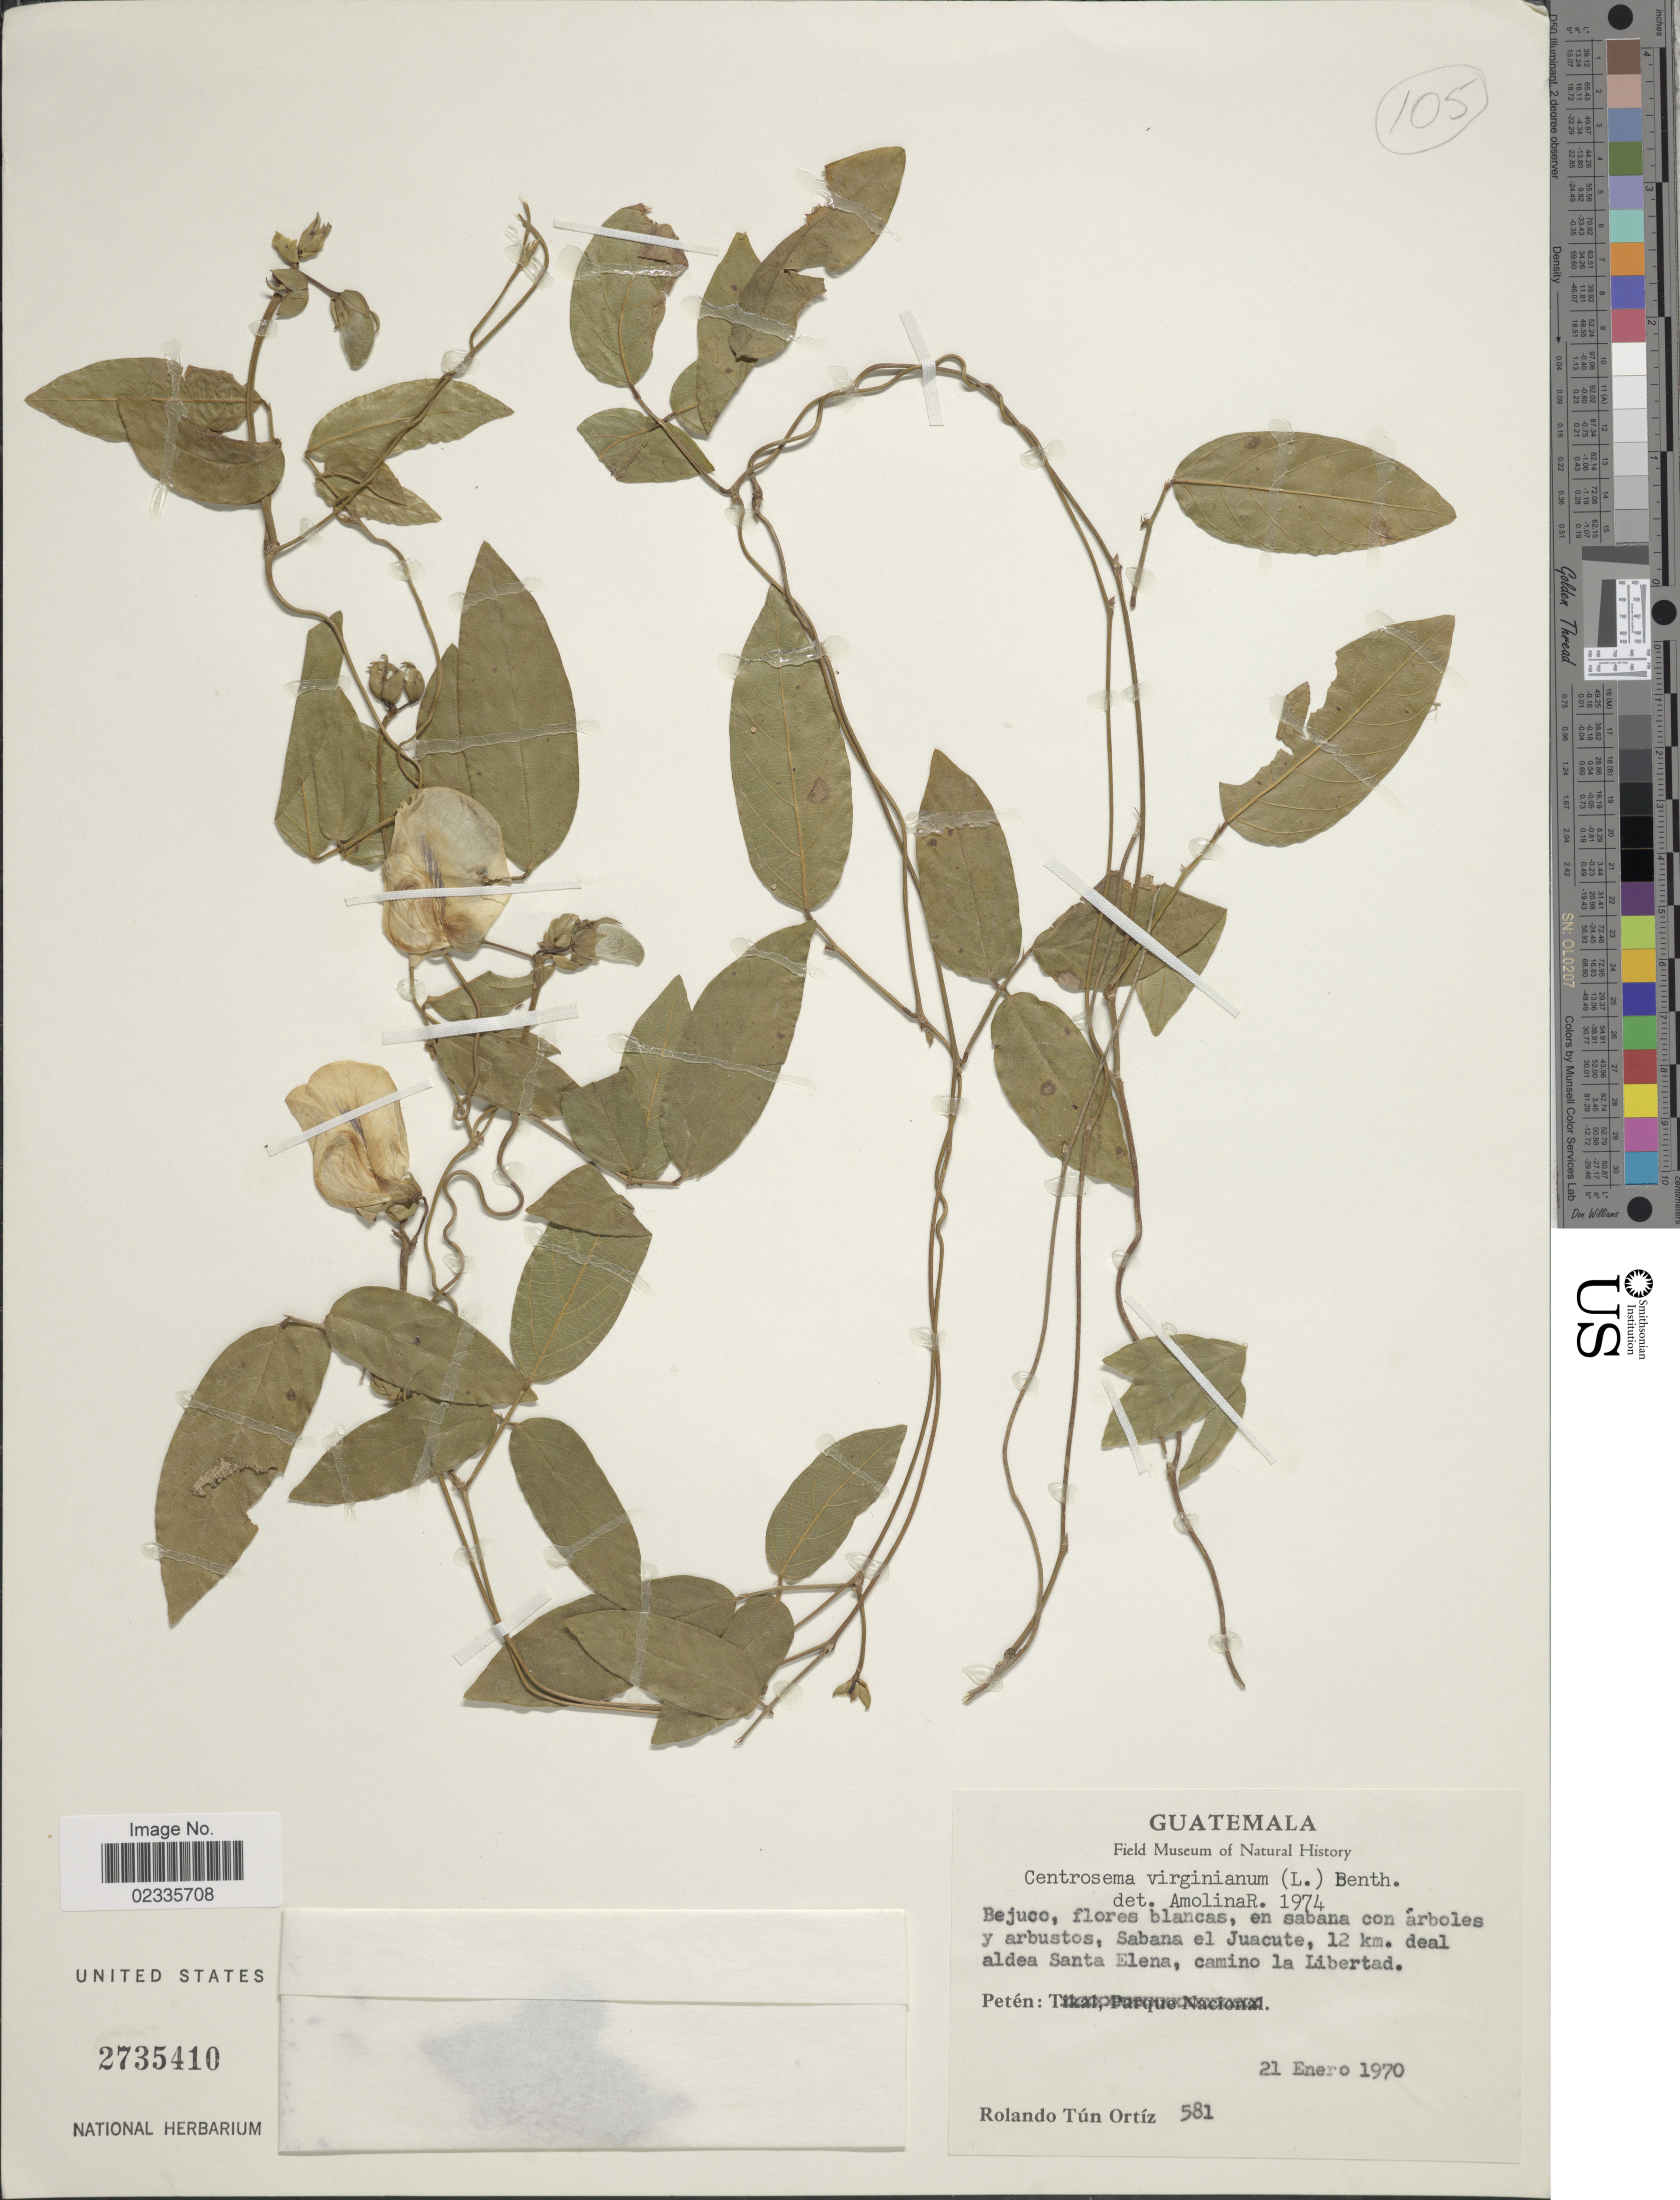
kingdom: Plantae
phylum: Tracheophyta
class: Magnoliopsida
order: Fabales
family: Fabaceae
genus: Centrosema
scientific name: Centrosema virginianum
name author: (L.) Benth.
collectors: R. T. Ortíz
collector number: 581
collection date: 1970-01-21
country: Guatemala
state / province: El Petén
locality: Bejuco, flores blancas, en sabana con arboles y arbustos, Sabana el Juacute, 12 km. deal aldea Santa Elena, camino la Libertad. Peten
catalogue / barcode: US 2735410